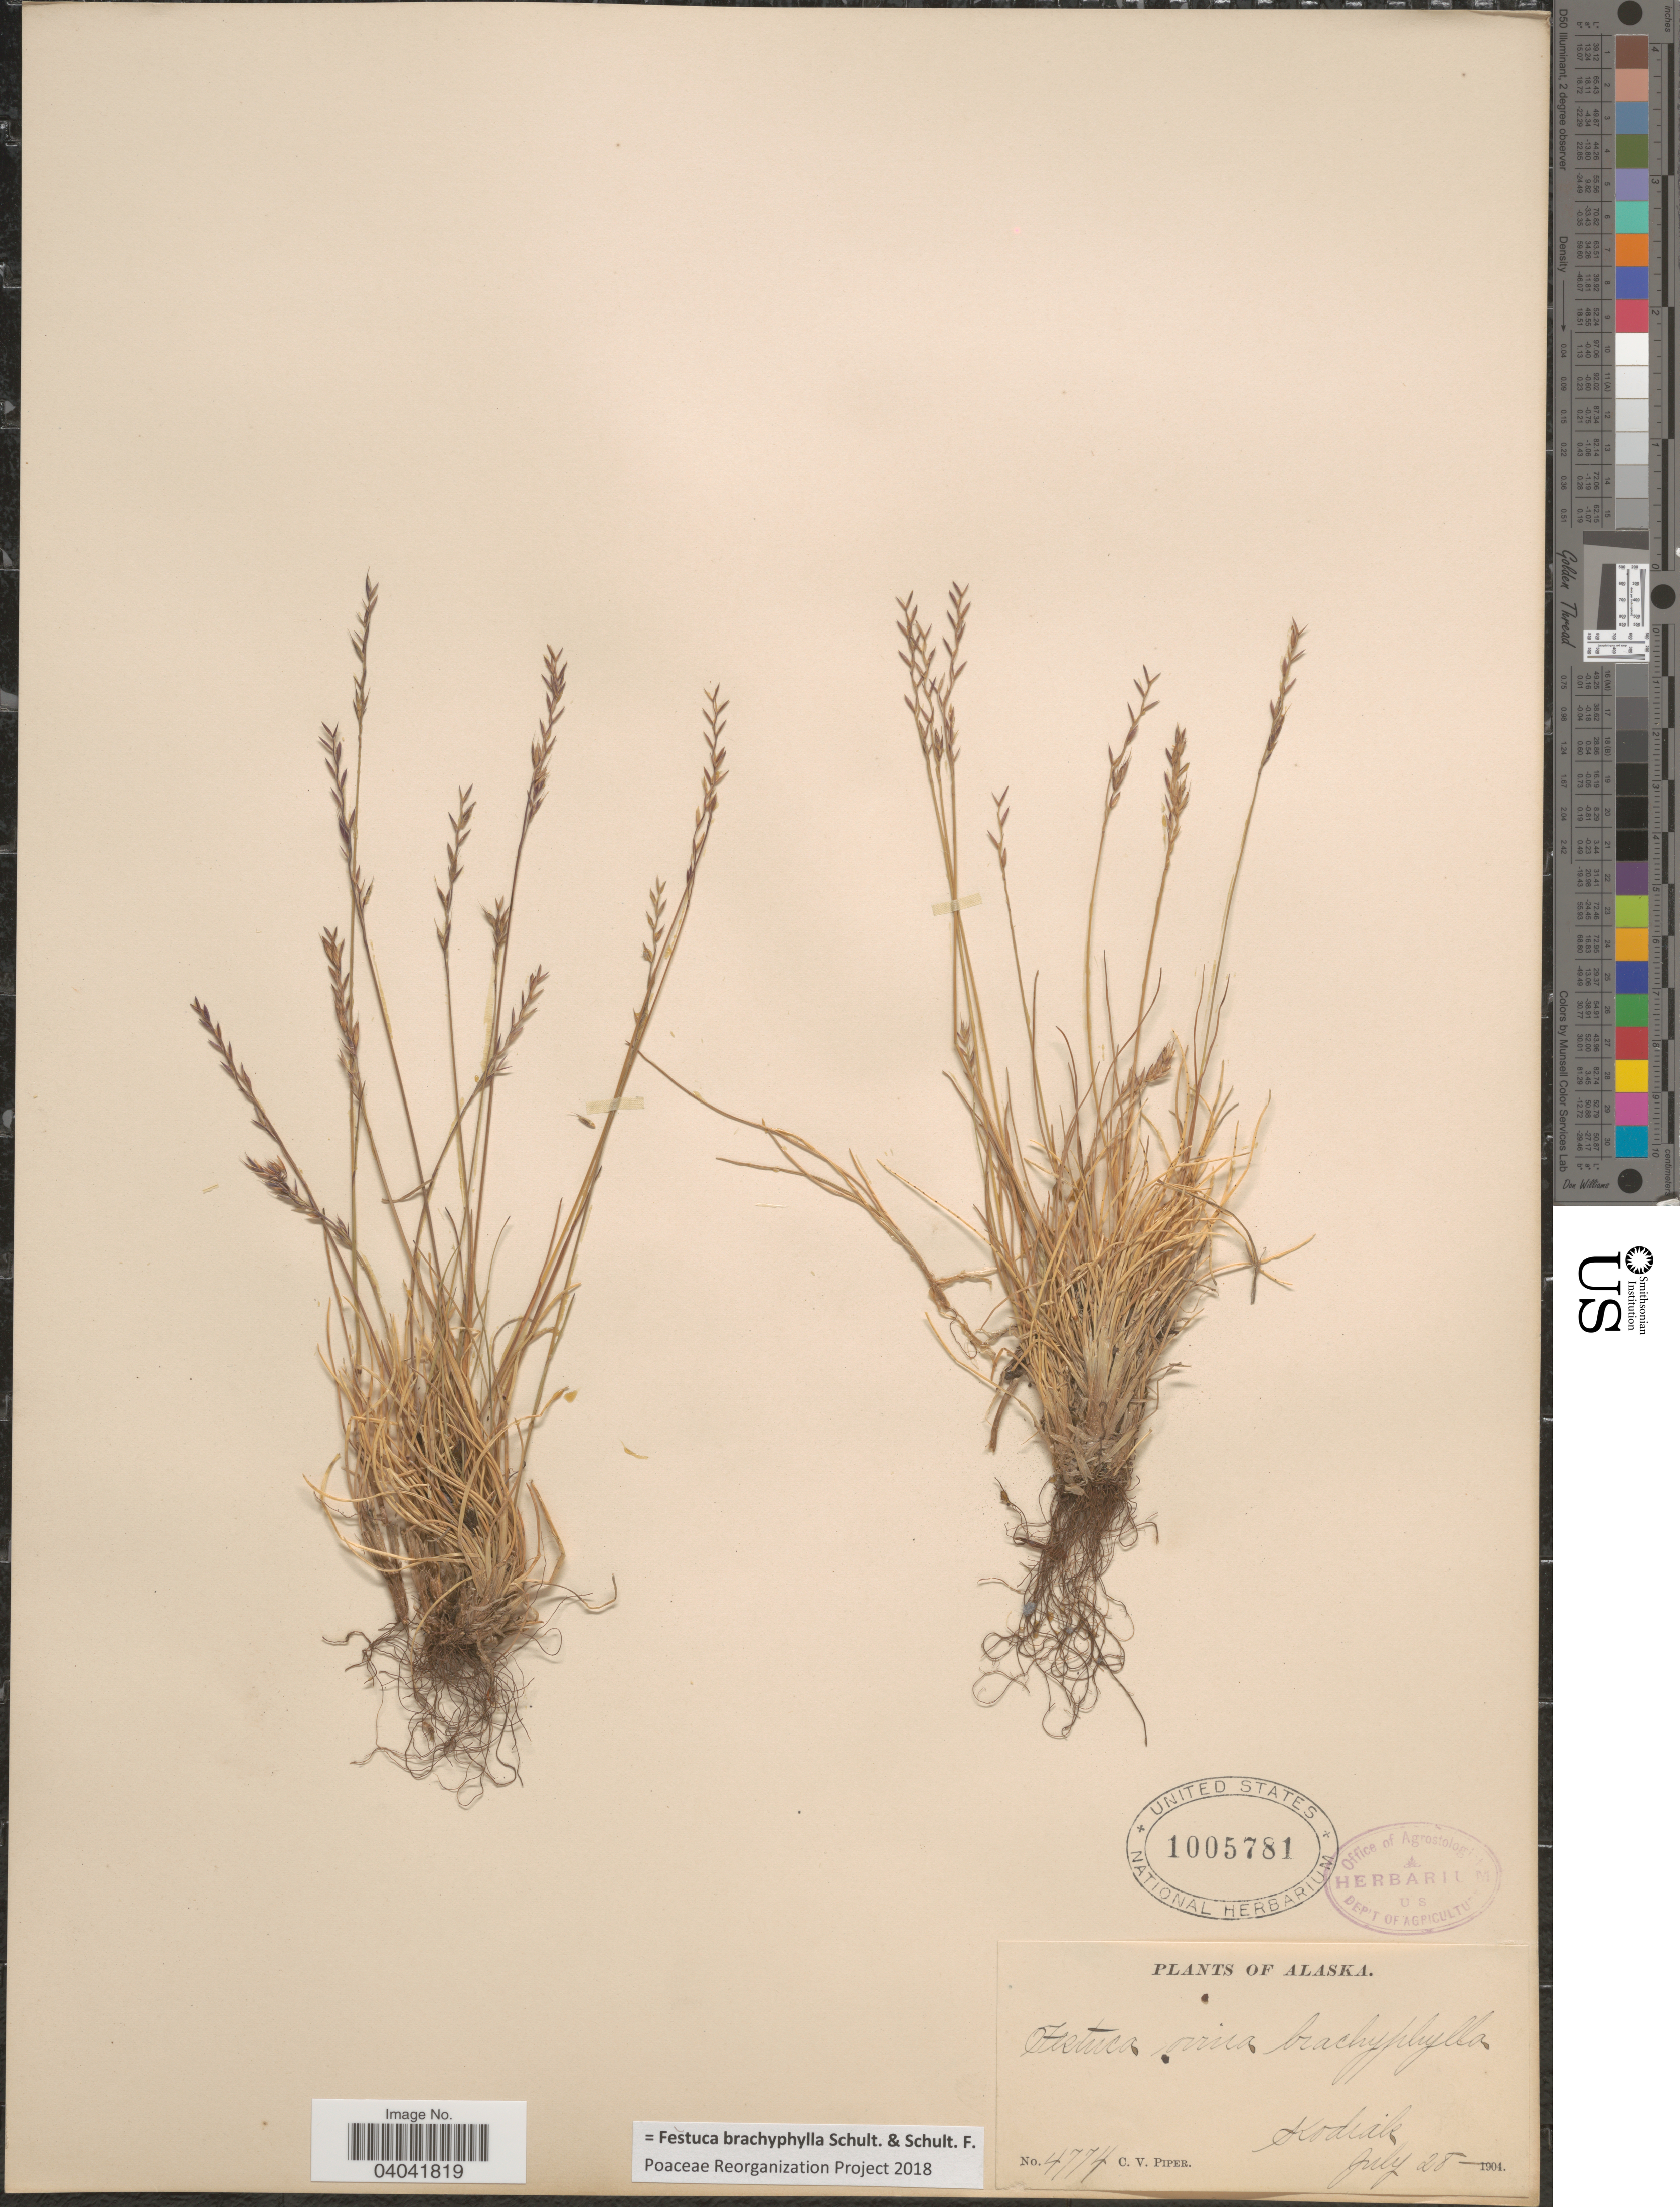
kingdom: Plantae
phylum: Tracheophyta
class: Liliopsida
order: Poales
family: Poaceae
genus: Festuca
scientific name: Festuca brachyphylla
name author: Schult. & Schult. f.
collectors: C. V. Piper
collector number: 4774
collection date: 1904-07-28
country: United States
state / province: Alaska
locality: Kodiak.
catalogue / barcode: US 1005781